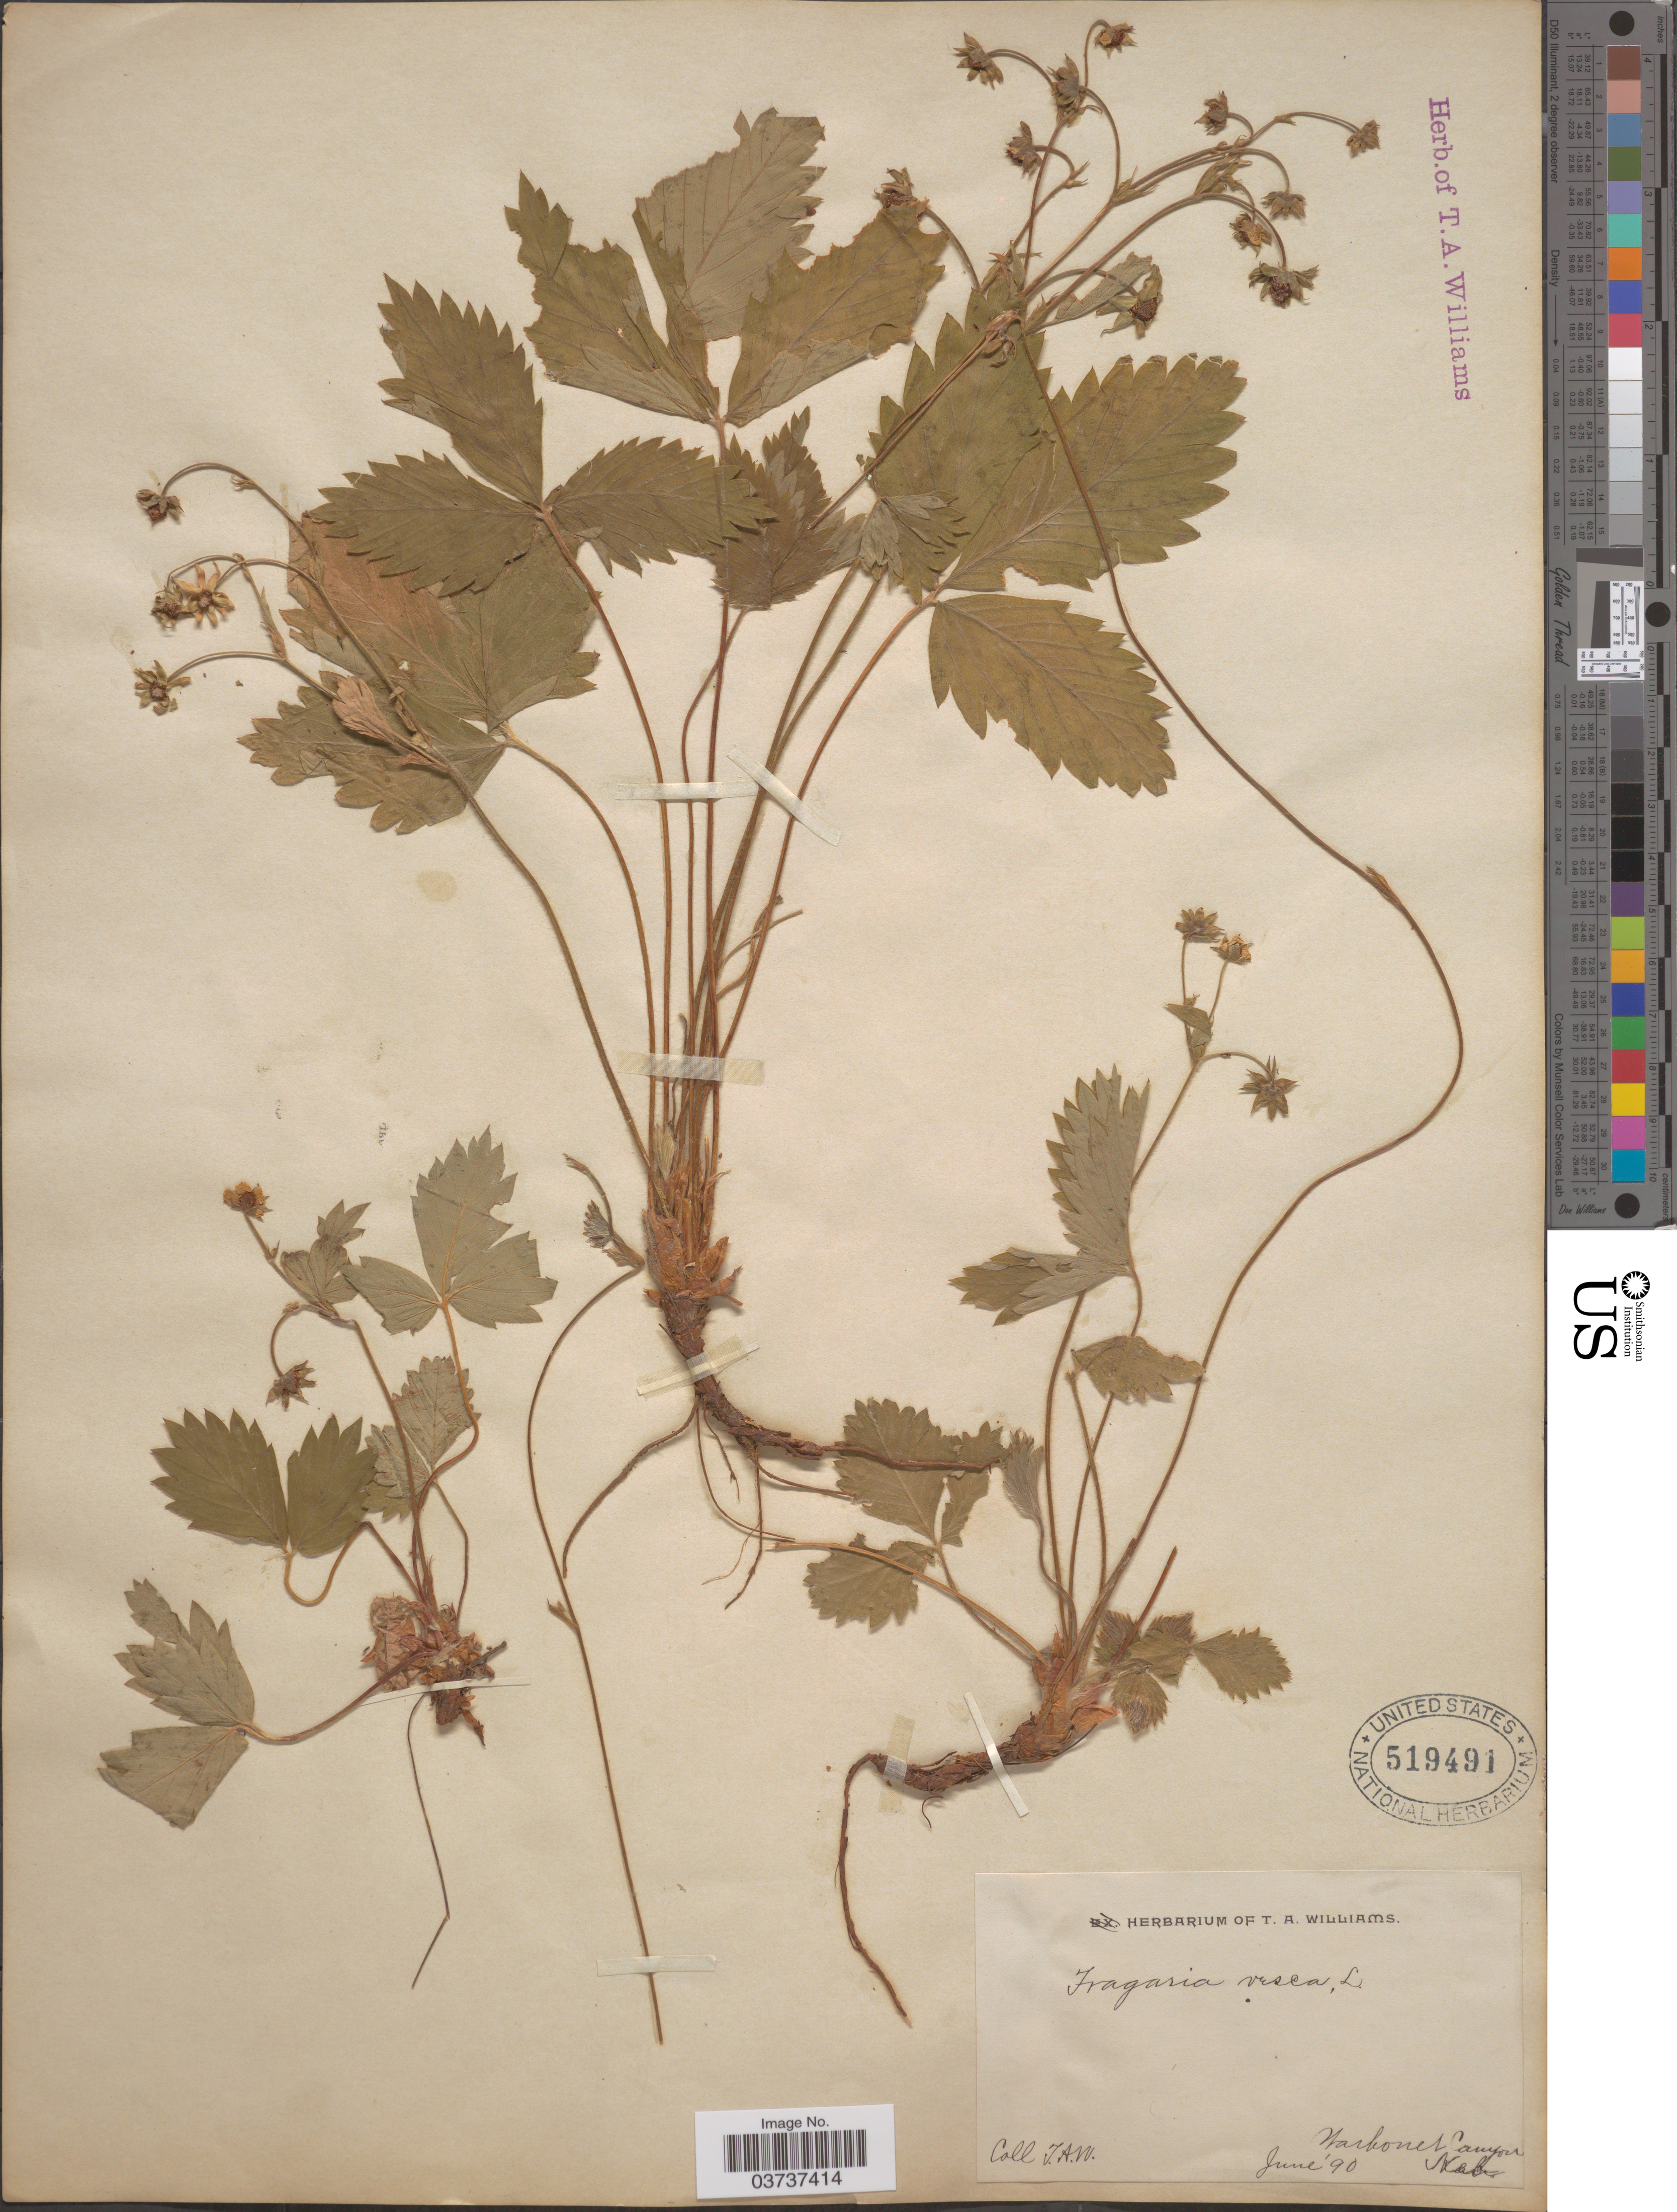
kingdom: Plantae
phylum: Tracheophyta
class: Magnoliopsida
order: Rosales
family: Rosaceae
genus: Fragaria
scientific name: Fragaria vesca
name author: L.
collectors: T. Williams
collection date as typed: Transcribed d/m/y: /6/90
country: United States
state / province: Nebraska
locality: Warbonnet Canyon.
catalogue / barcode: US 519491